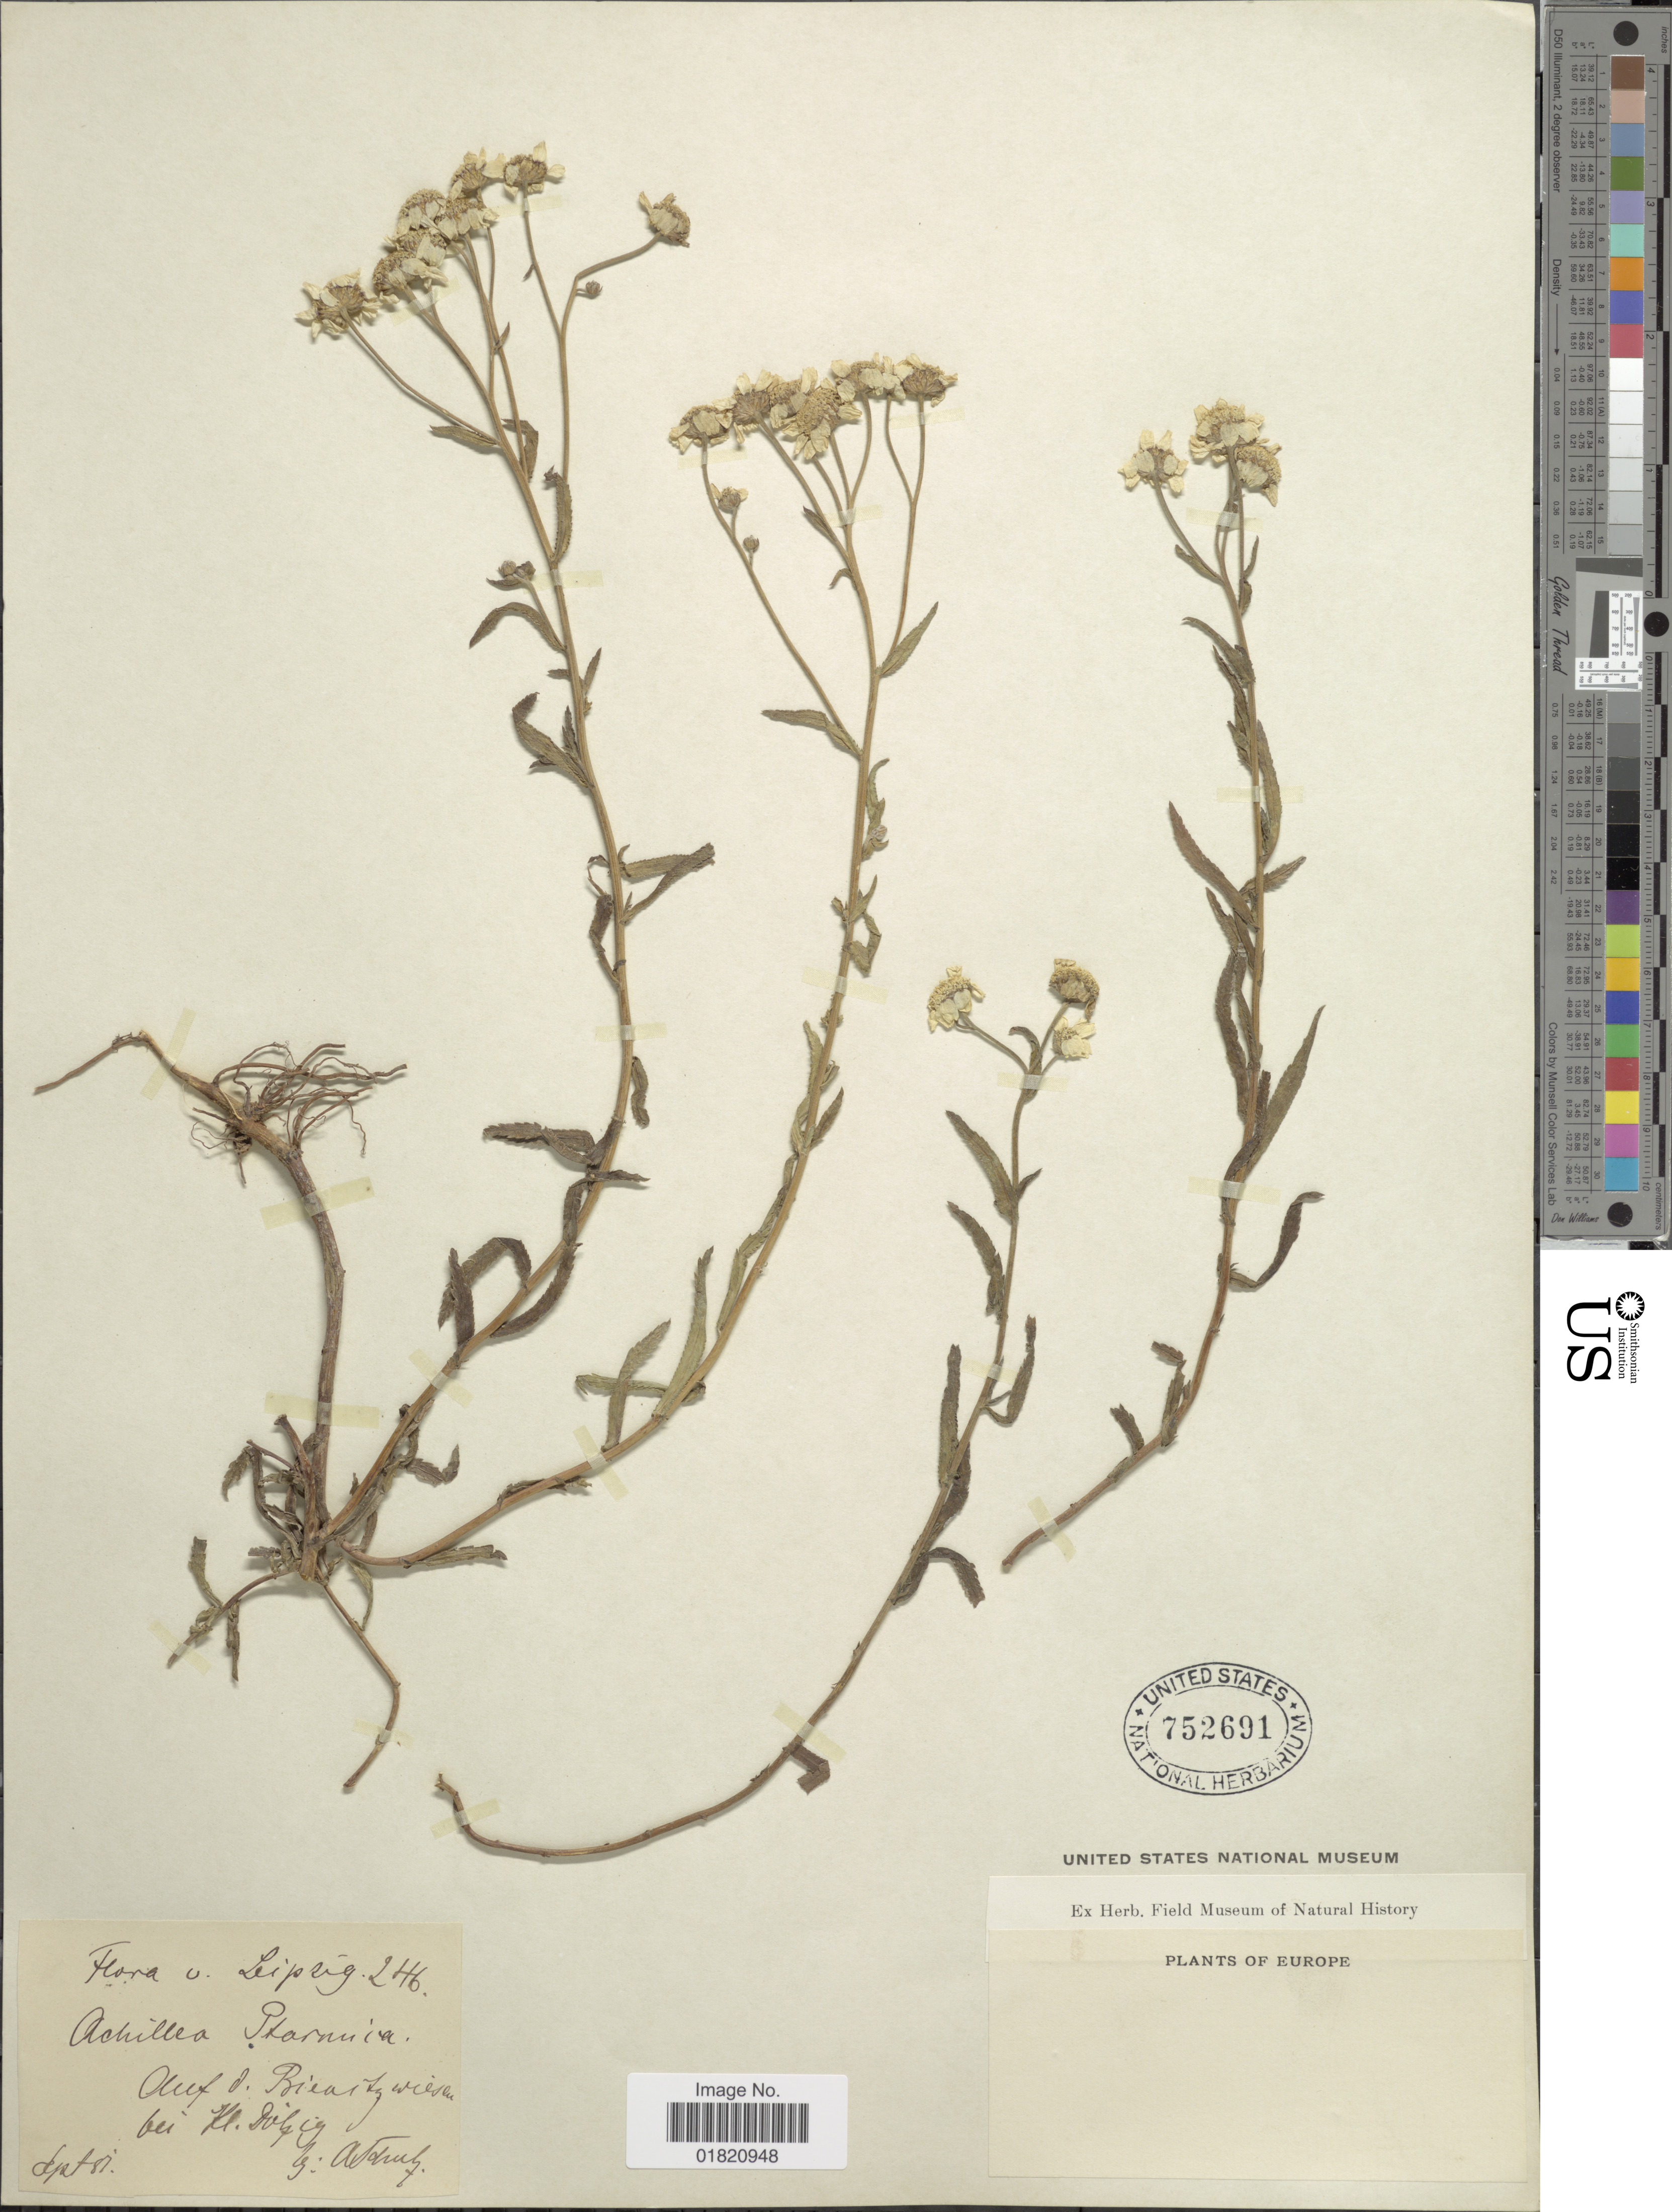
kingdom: Plantae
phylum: Tracheophyta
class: Magnoliopsida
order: Asterales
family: Asteraceae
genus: Achillea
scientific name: Achillea ptarmica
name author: L.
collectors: A. Schulz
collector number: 246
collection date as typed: Transcribed d/m/y: /9/81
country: Germany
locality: Leipzig. Auf d. Brearzwiesen bei Kl. Dolzig [interpreted] Europe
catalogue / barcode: US 752691